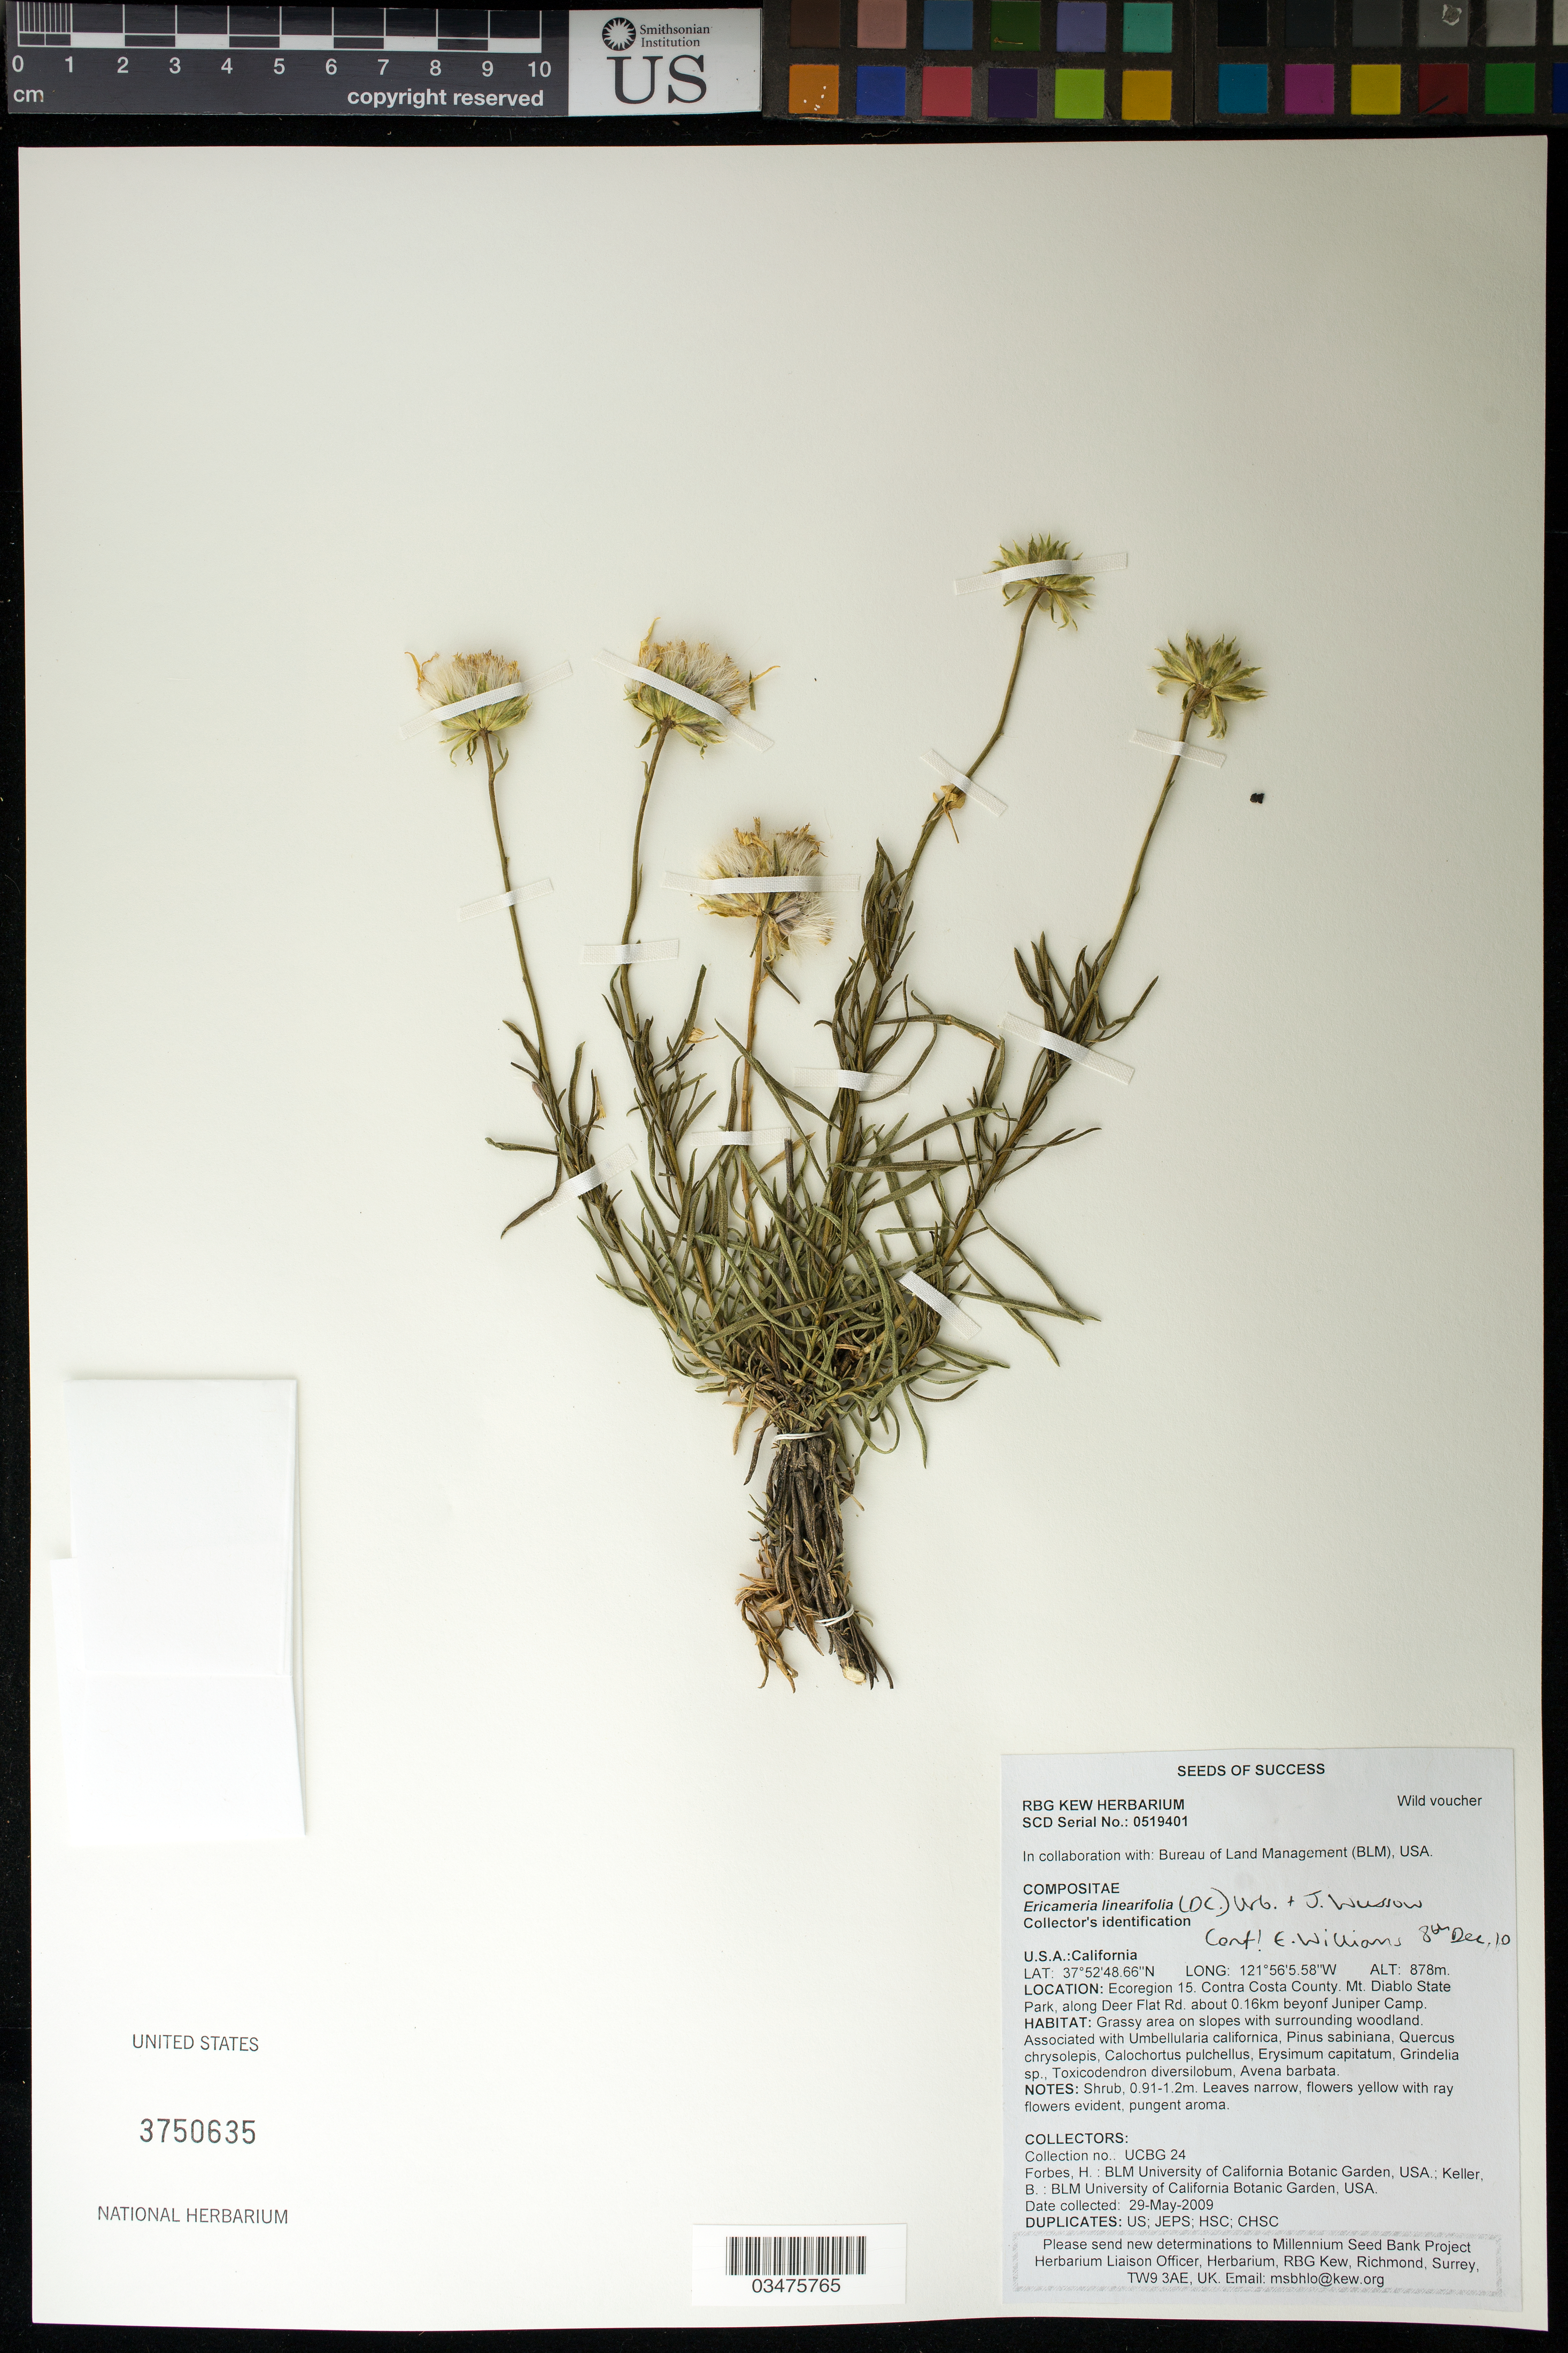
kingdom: Plantae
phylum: Tracheophyta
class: Magnoliopsida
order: Asterales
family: Asteraceae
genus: Ericameria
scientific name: Ericameria linearifolia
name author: (DC.) Urbatsch & Wussow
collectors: H. Forbes & B. Keller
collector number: UCBG-24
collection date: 2009-05-29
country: United States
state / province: California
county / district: Contra Costa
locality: Mt. Diablo State Park, along Deer Flat Rd., 0.16 km beyond Juniper Camp.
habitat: Grassy area on slopes with surrounding woodland.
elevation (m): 878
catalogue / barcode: US 3750635